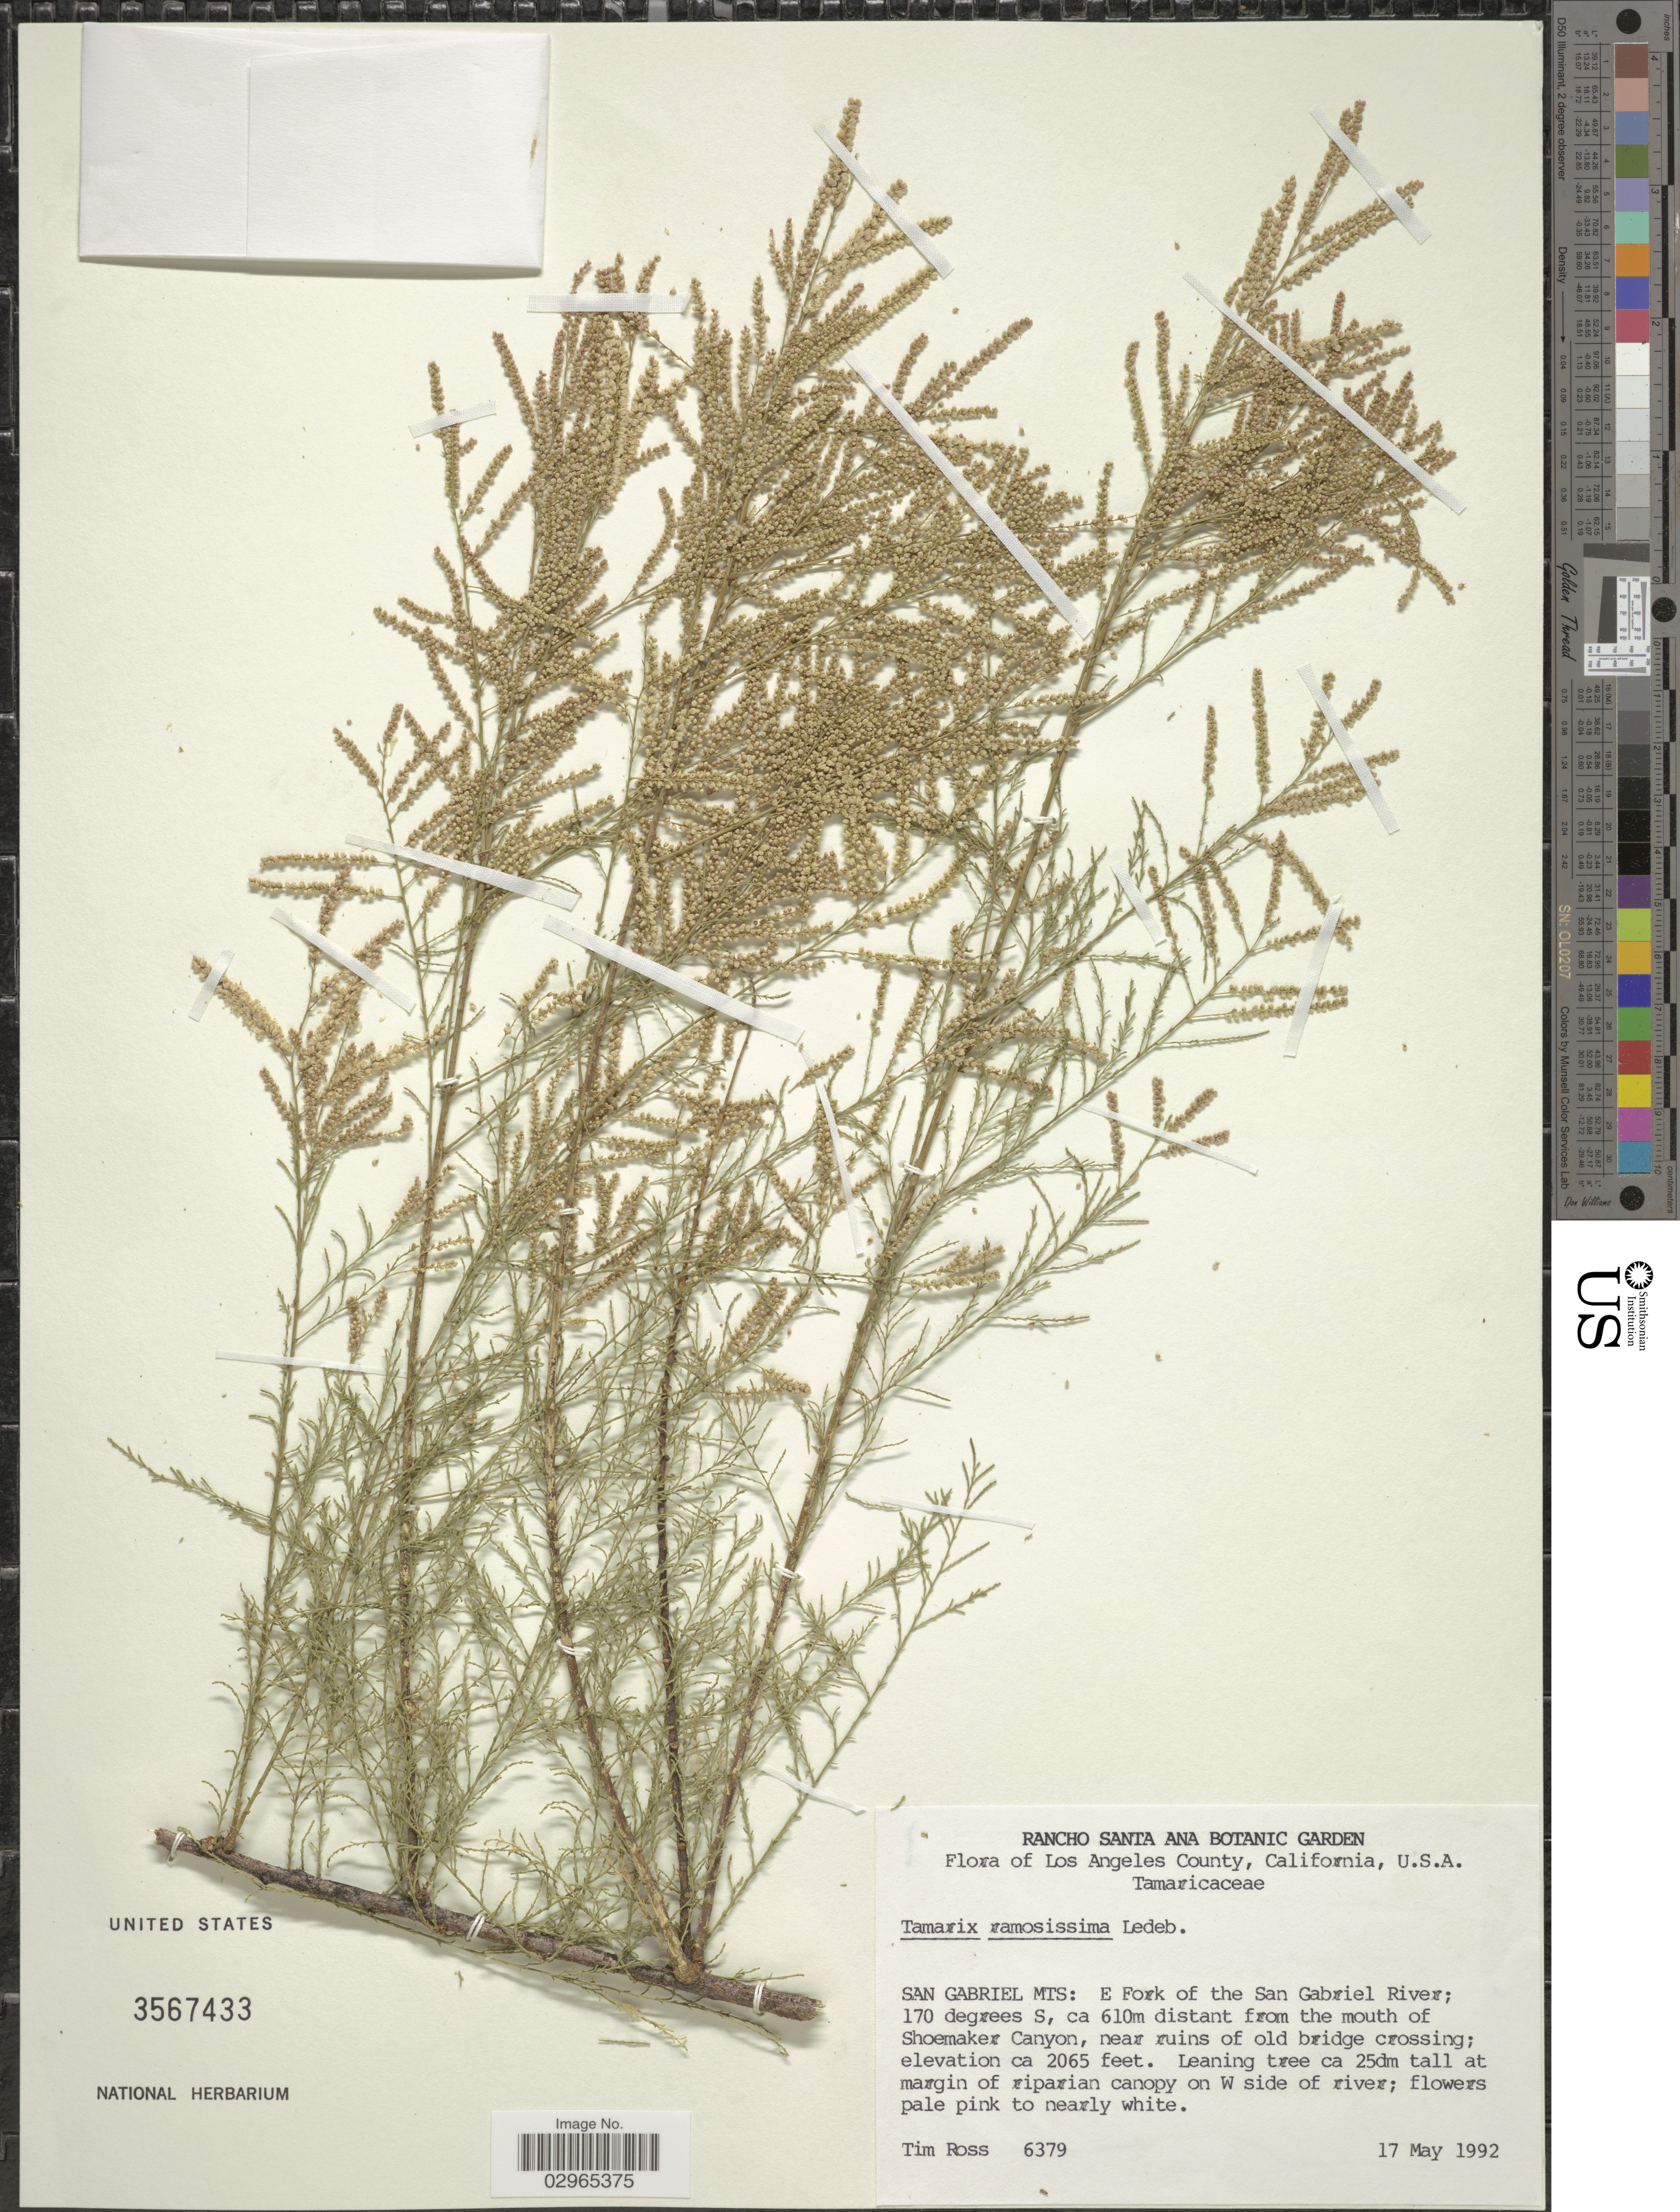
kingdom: Plantae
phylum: Tracheophyta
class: Magnoliopsida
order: Caryophyllales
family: Tamaricaceae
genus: Tamarix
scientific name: Tamarix ramosissima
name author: Ledeb.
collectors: T. Ross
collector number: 6379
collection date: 1992-05-17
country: United States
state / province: California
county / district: Los Angeles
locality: Los Angeles County, California. San Gabriel Mts: E Fork of the San Gabriel River; 170 degrees S, ca 610m distant from the mouth of Shoemaker Canyon, near ruins of old bridge crossing.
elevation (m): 629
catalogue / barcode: US 3567433